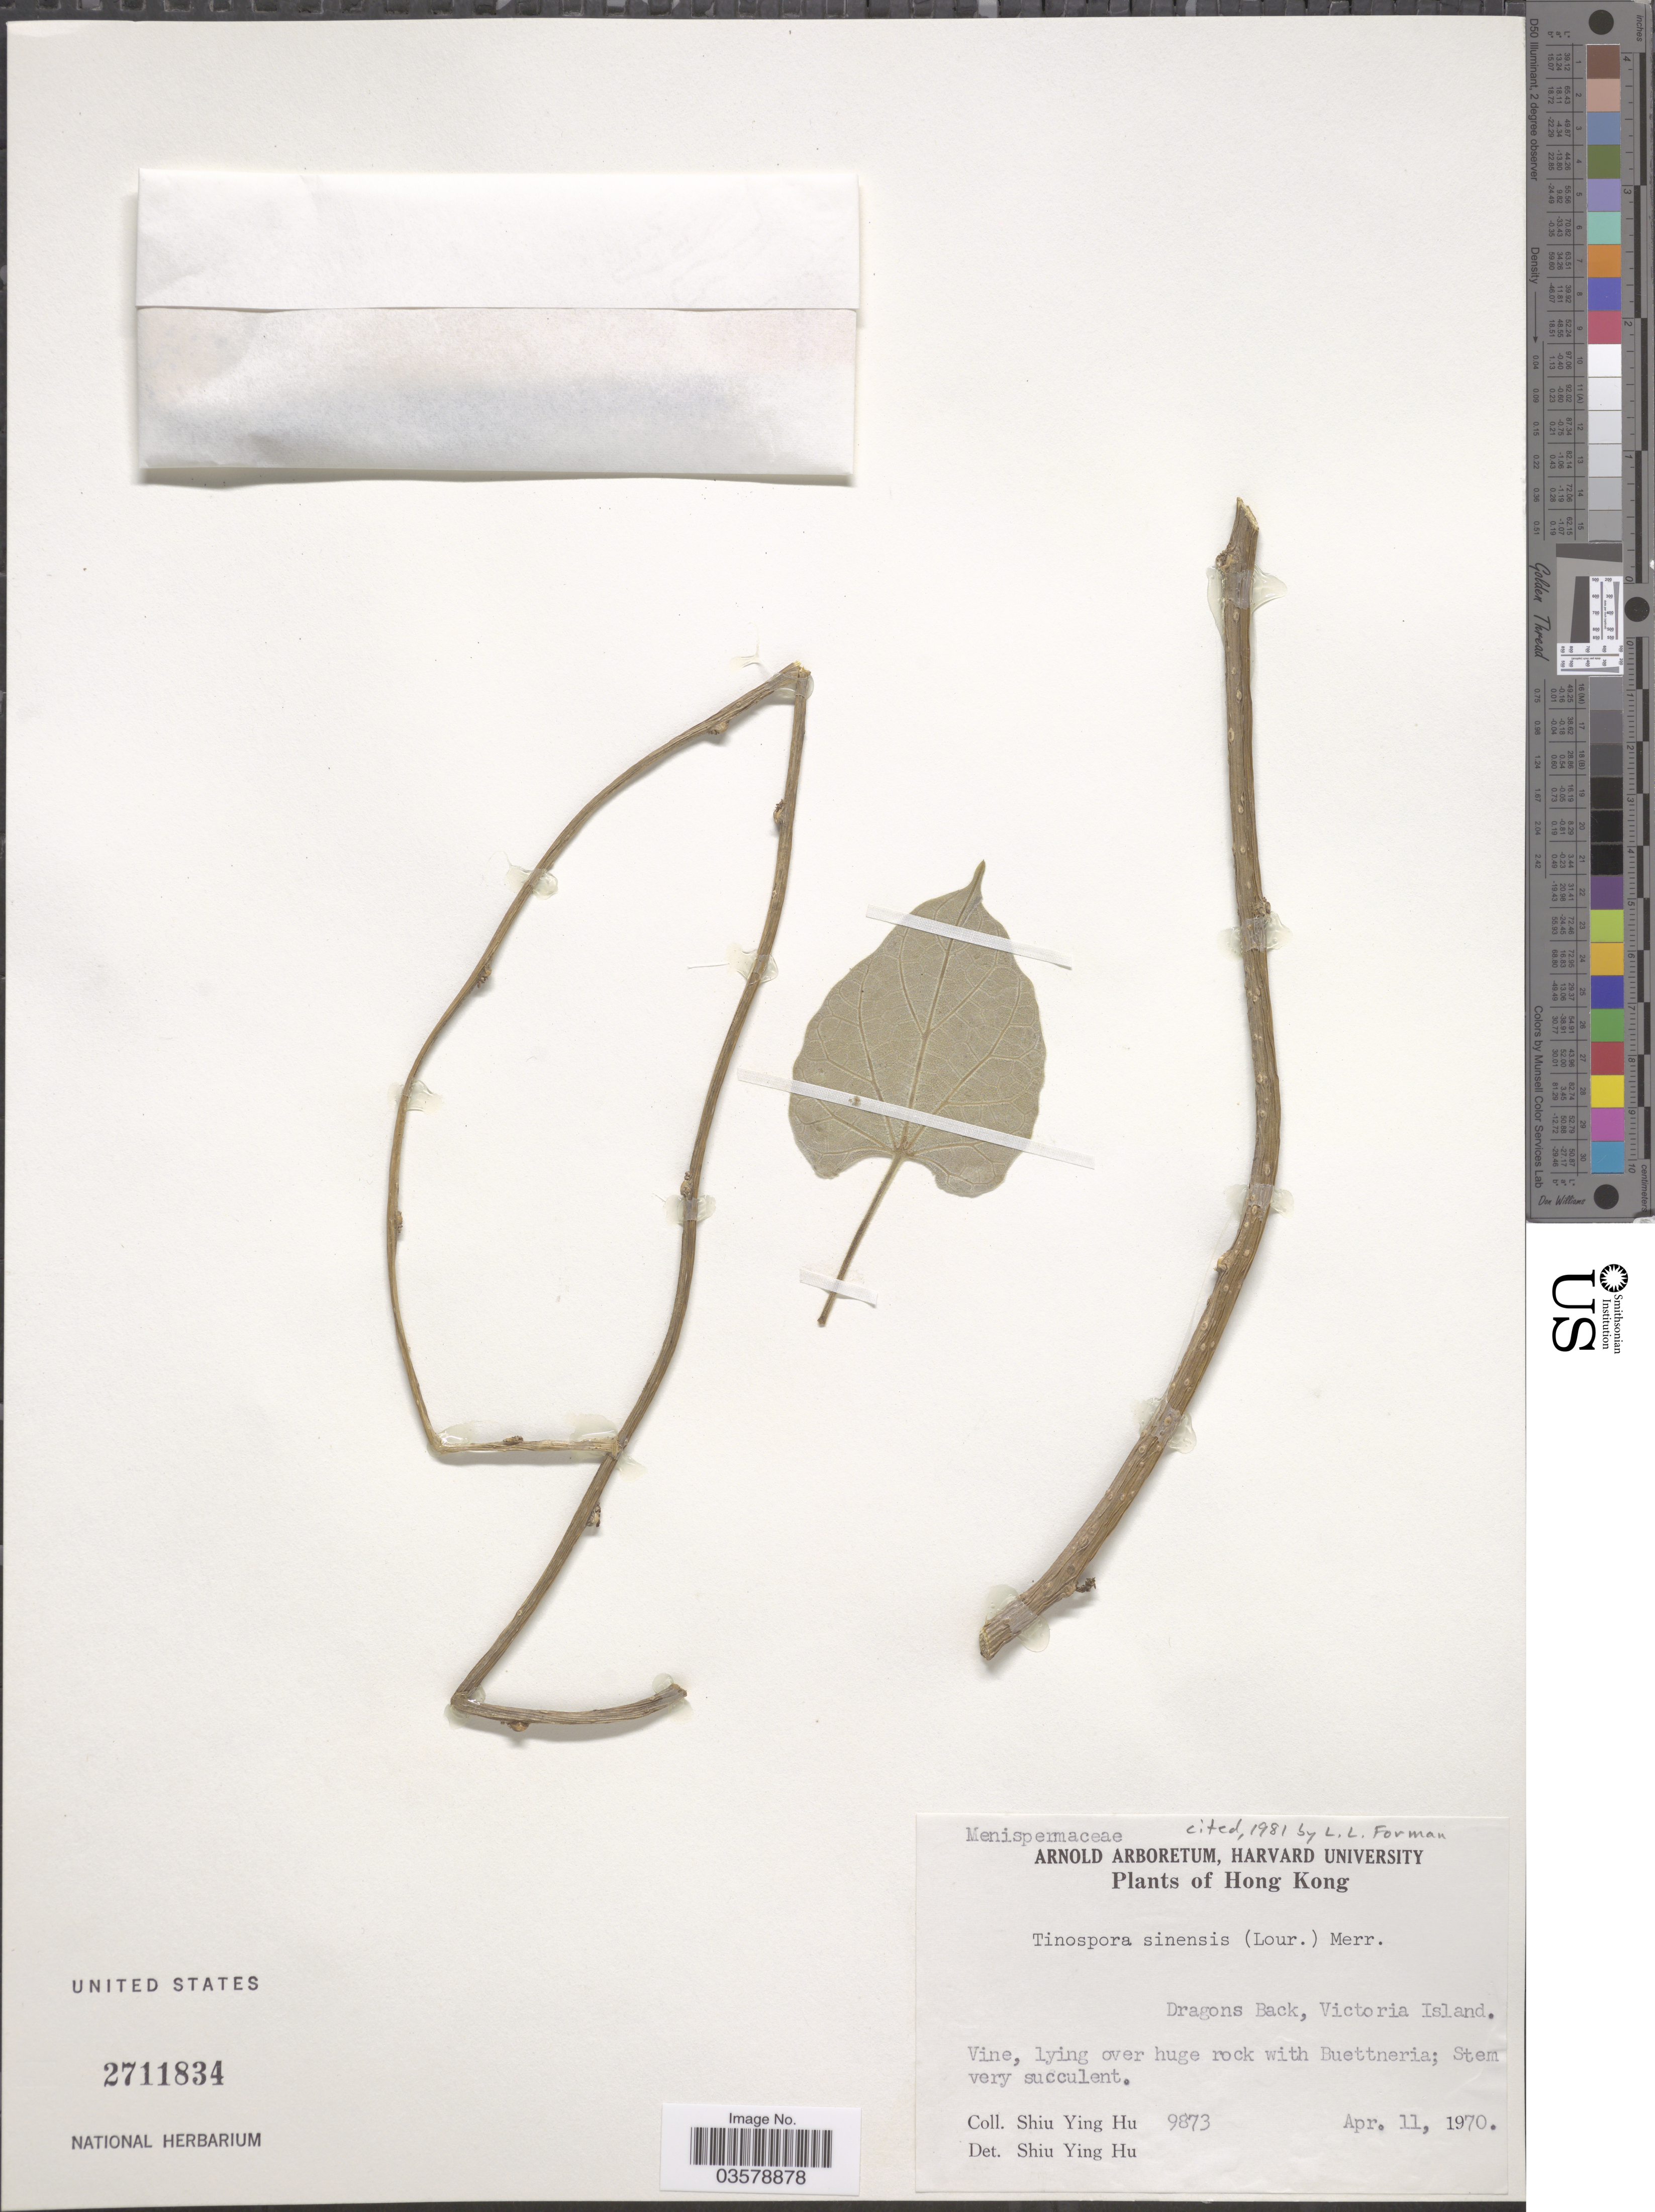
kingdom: Plantae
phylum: Tracheophyta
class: Magnoliopsida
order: Ranunculales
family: Menispermaceae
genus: Tinospora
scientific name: Tinospora sinensis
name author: (Lour.) Merr.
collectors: S. Y. Hu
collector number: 9873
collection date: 1970-04-11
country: China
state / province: Hong Kong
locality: Dragons Back, Victoria Island.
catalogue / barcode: US 2711834